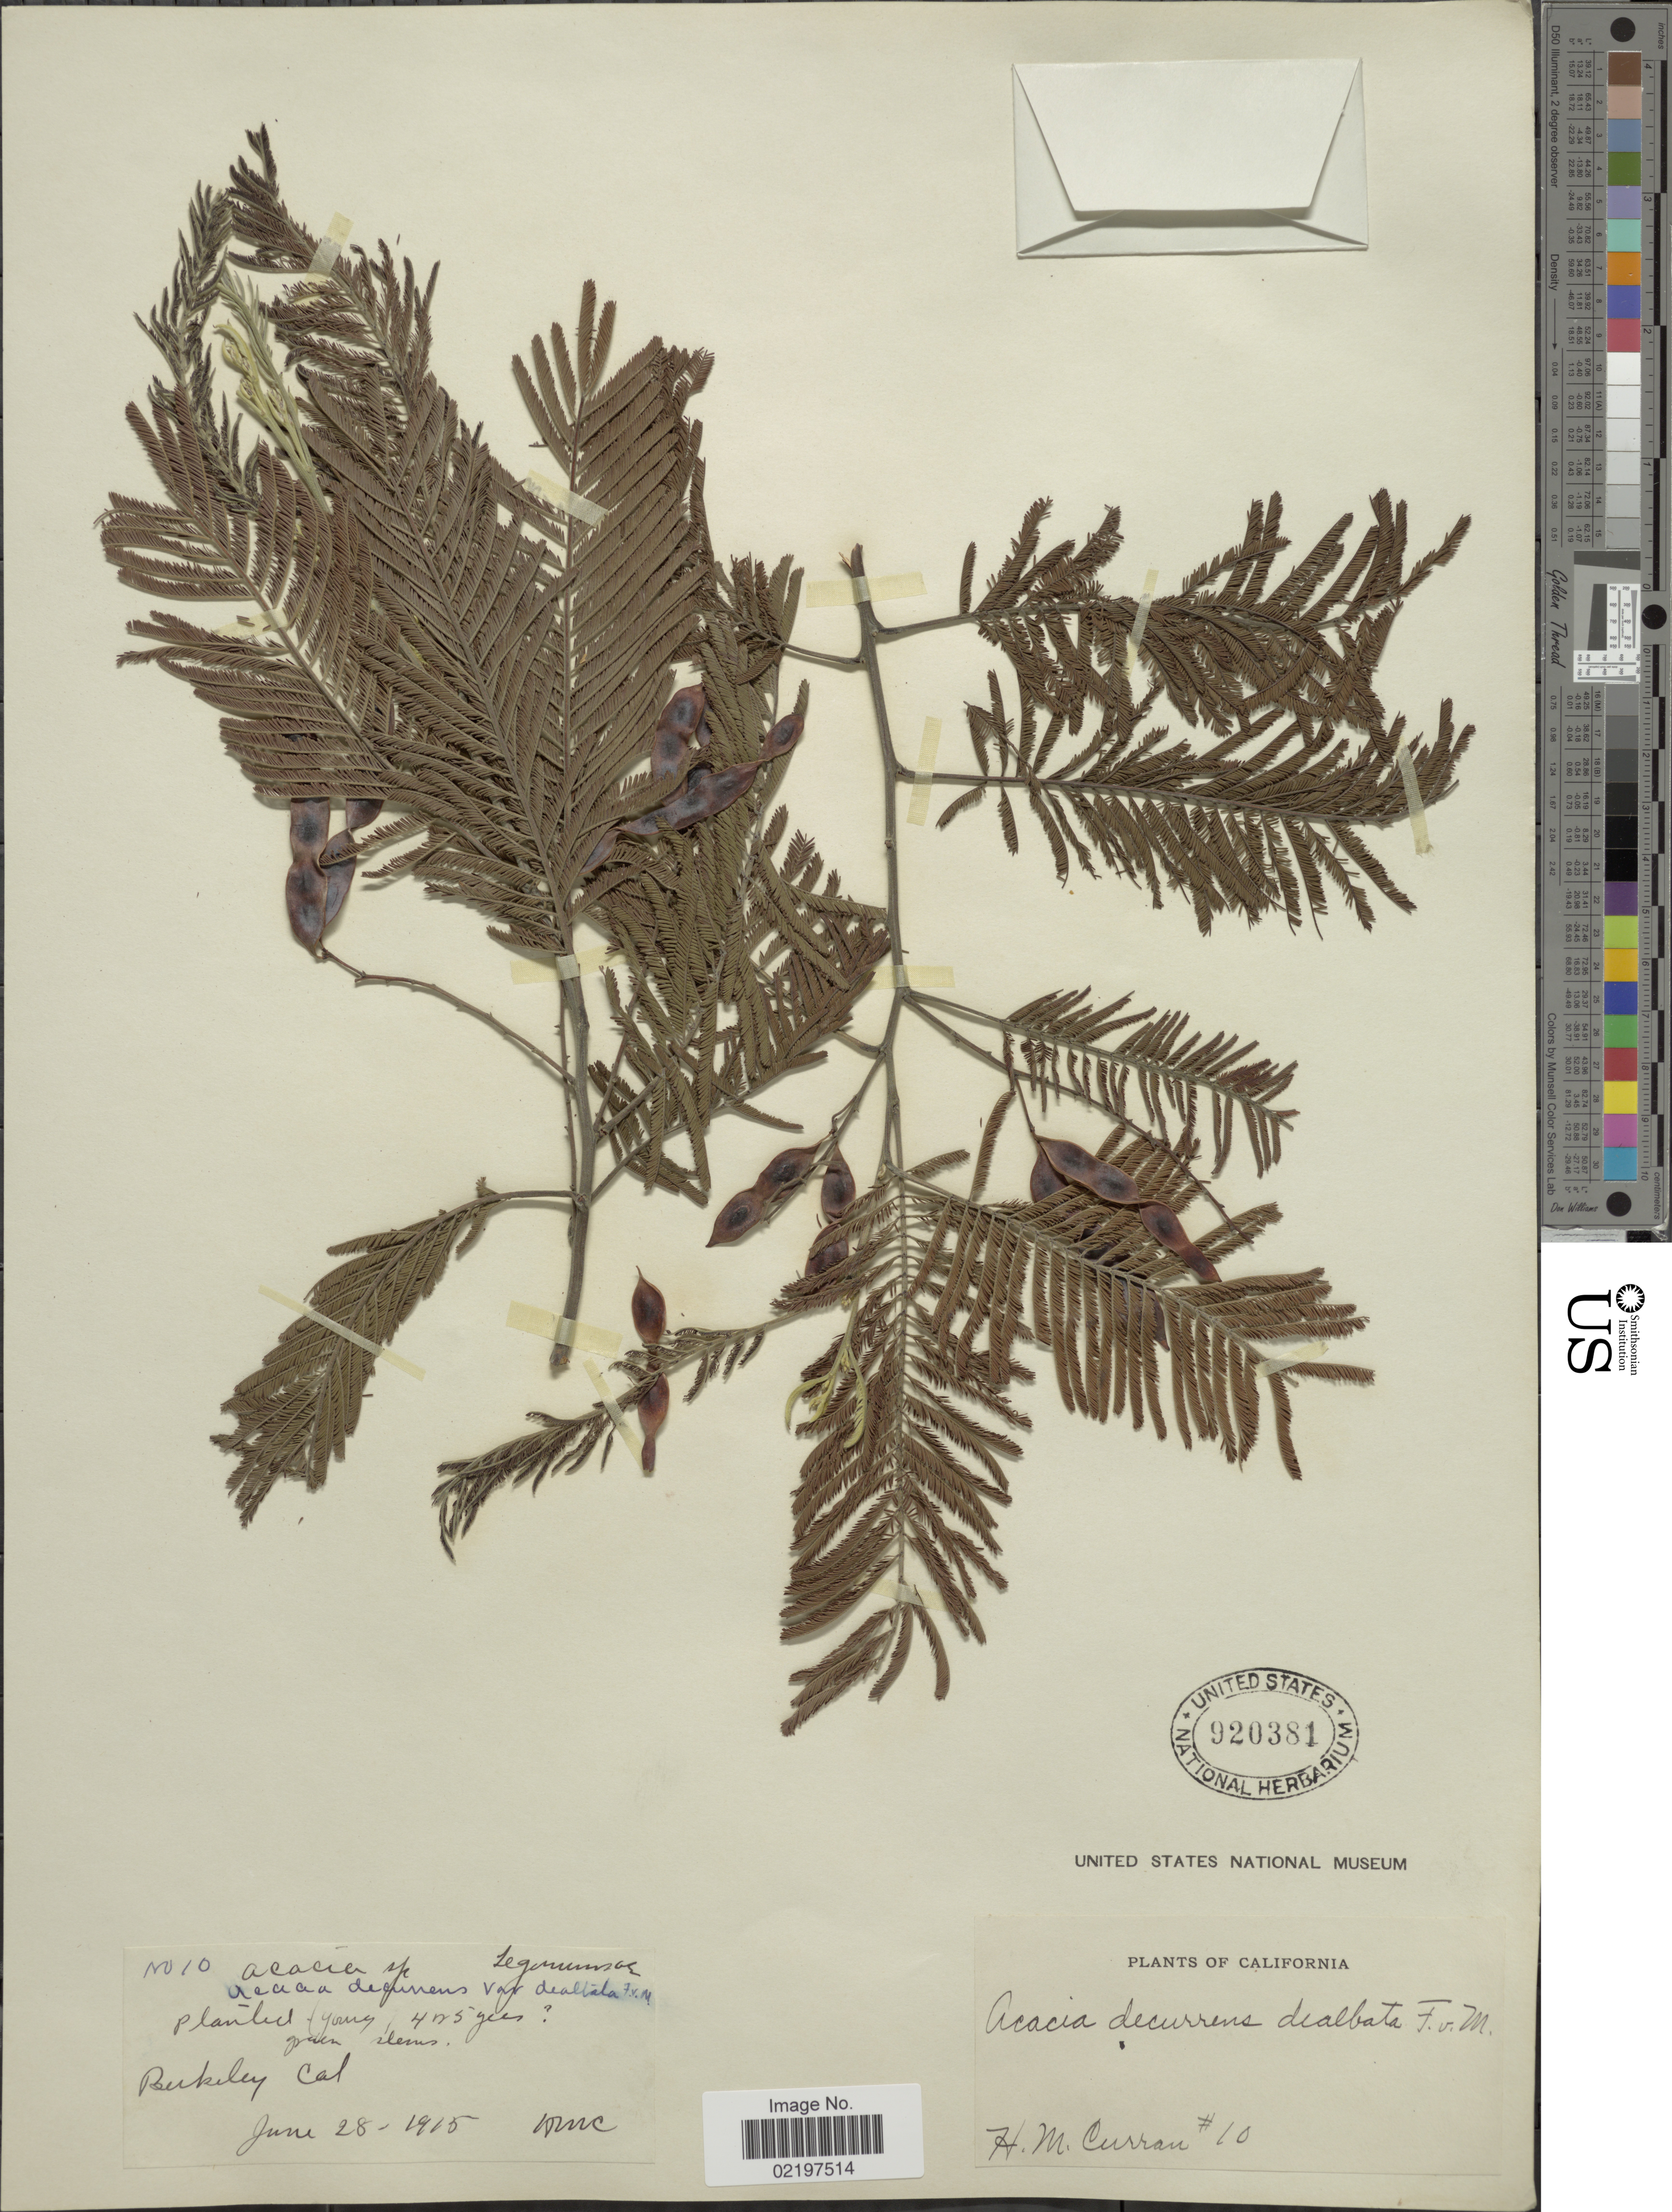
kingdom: Plantae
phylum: Tracheophyta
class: Magnoliopsida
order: Fabales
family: Fabaceae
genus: Acacia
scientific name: Acacia dealbata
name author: Link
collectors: H. M. Curran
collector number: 10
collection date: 1915-06-28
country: United States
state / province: California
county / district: Alameda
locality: Berkeley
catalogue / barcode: US 920381